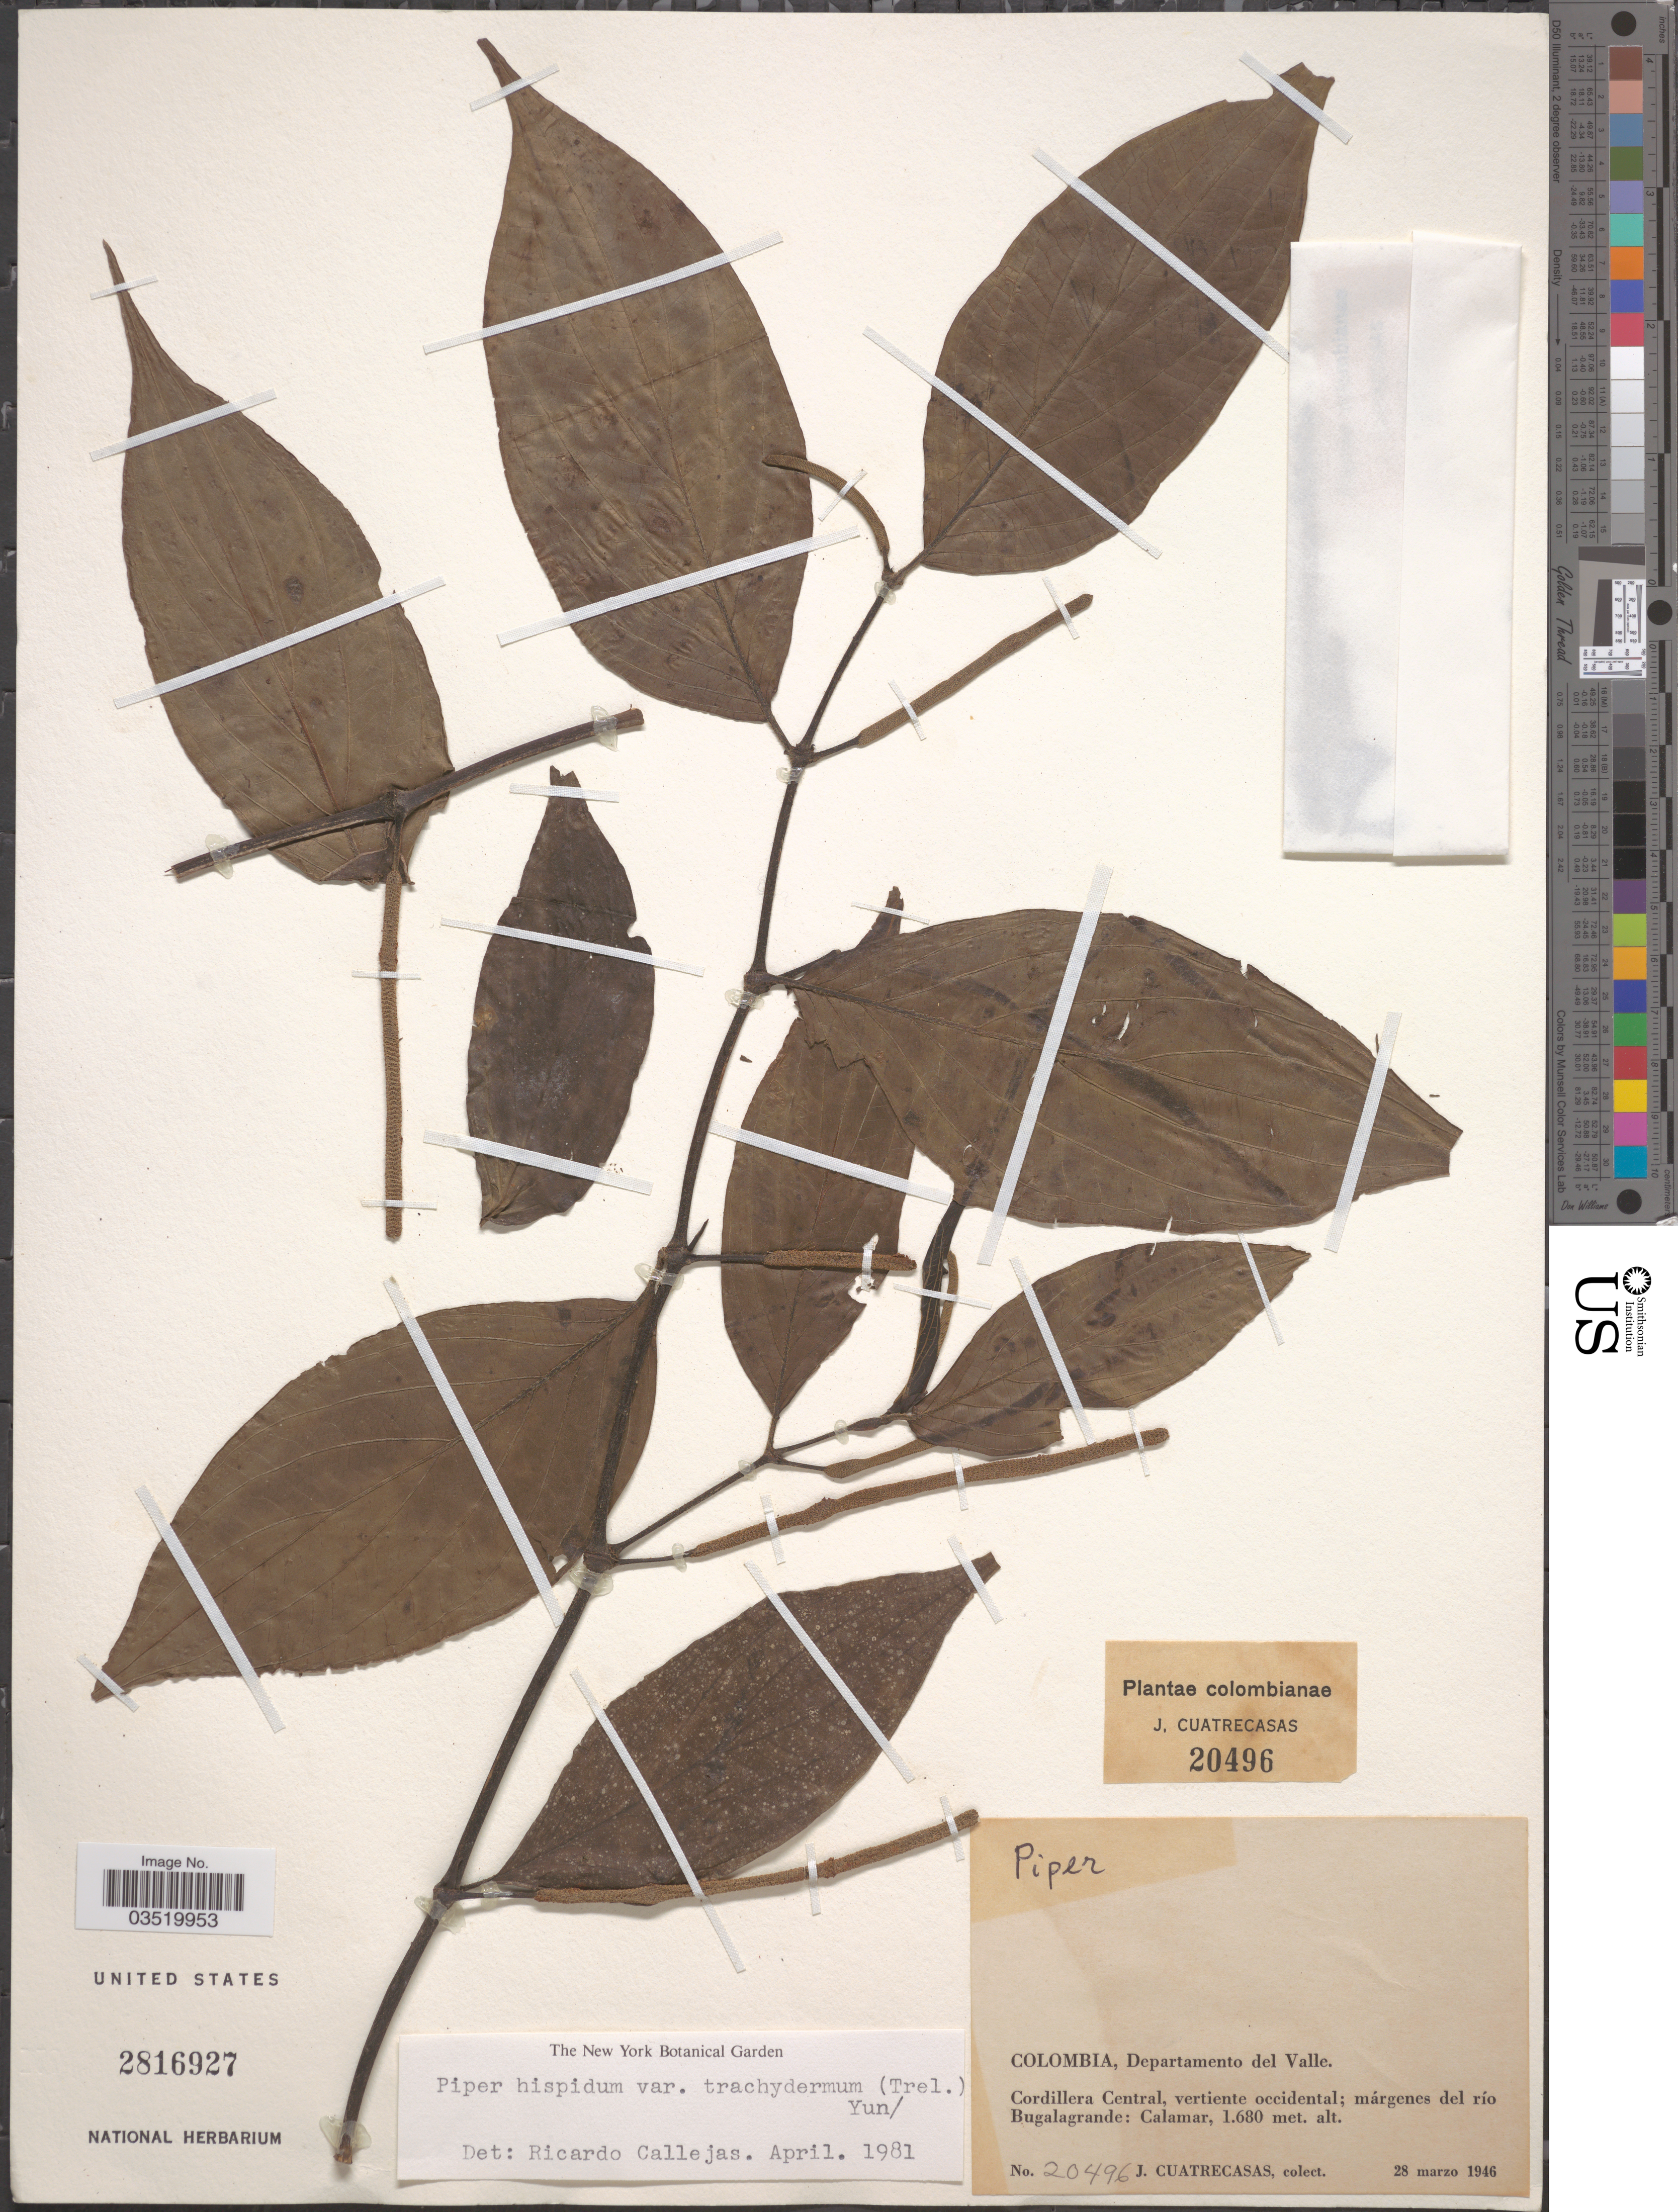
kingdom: Plantae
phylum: Tracheophyta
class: Magnoliopsida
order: Piperales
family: Piperaceae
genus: Piper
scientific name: Piper hispidum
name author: Sw.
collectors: J. Cuatrecasas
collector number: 20496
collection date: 1946-03-28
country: Colombia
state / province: Valle del Cauca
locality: Department of El Valle. Cordillera Central, vertiente occidental; márgenes del río Bugalagrande: Calamar.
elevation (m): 1680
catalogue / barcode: US 2816927